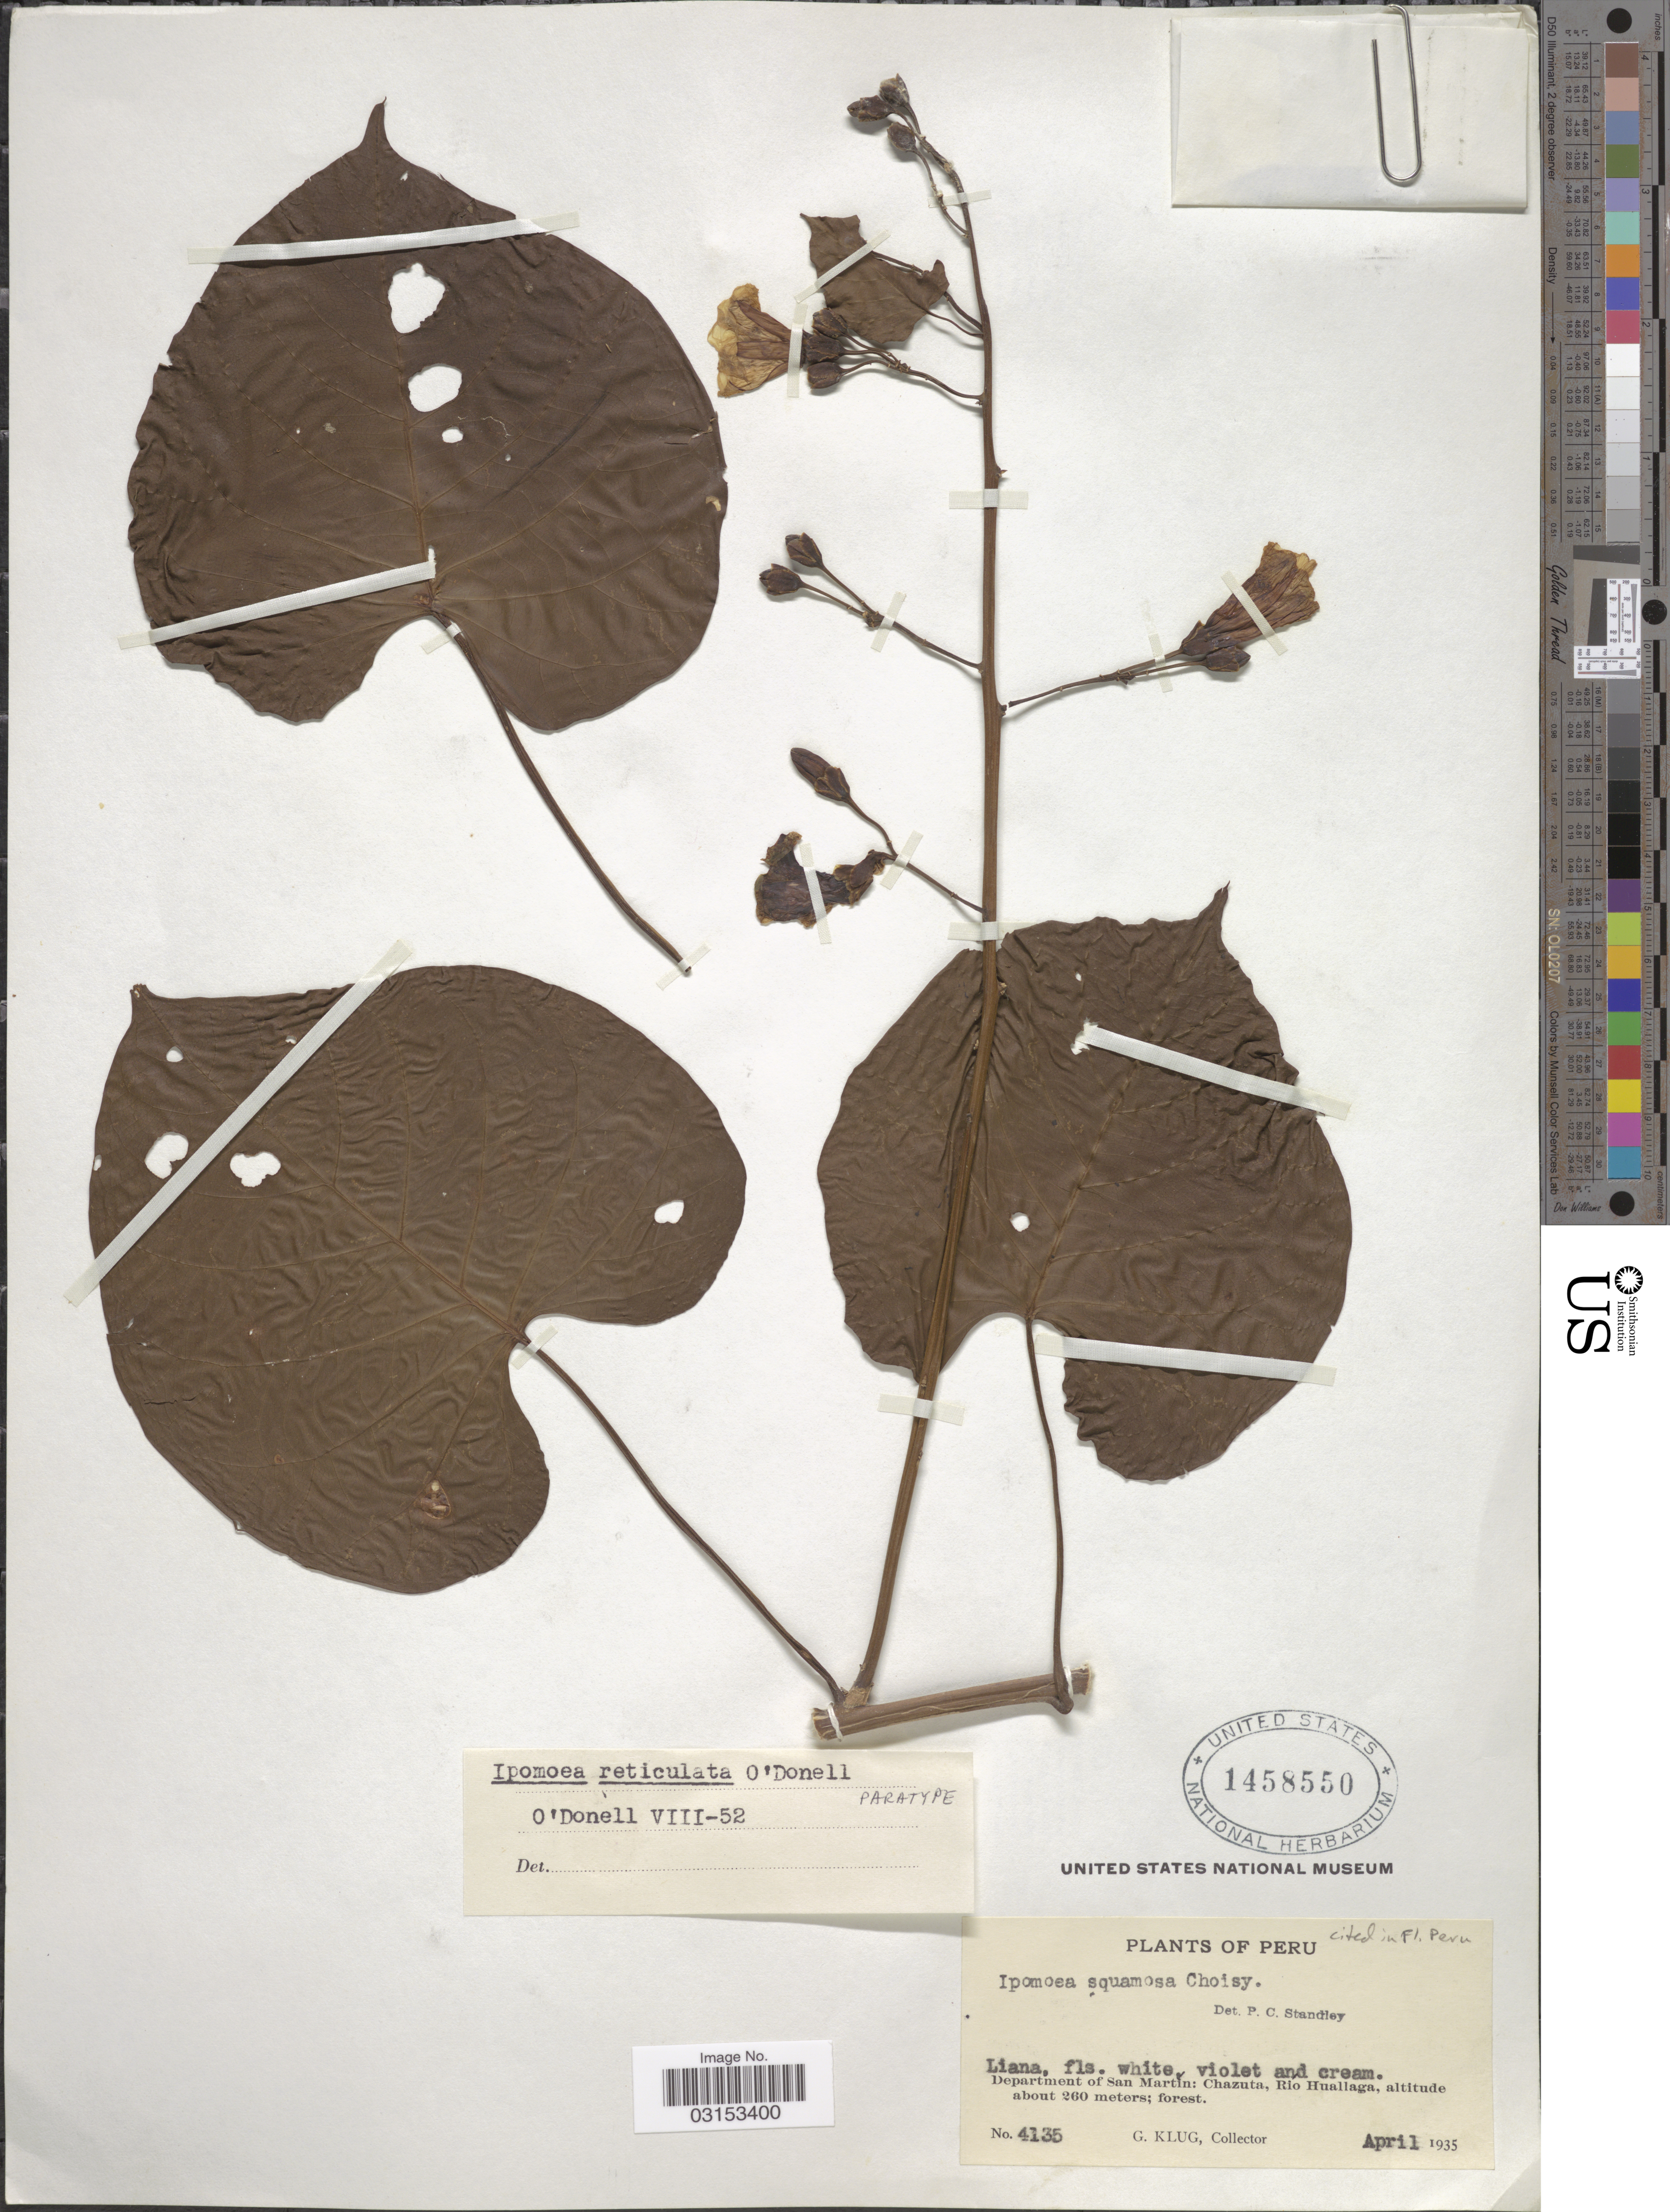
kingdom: Plantae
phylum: Tracheophyta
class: Magnoliopsida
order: Solanales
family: Convolvulaceae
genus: Ipomoea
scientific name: Ipomoea reticulata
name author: O'Donell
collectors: G. Klug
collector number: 4135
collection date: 1935-04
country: Peru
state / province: San Martín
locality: Department of San Martín: Chazuta, Río Huallaga.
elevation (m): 260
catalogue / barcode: US 1458550